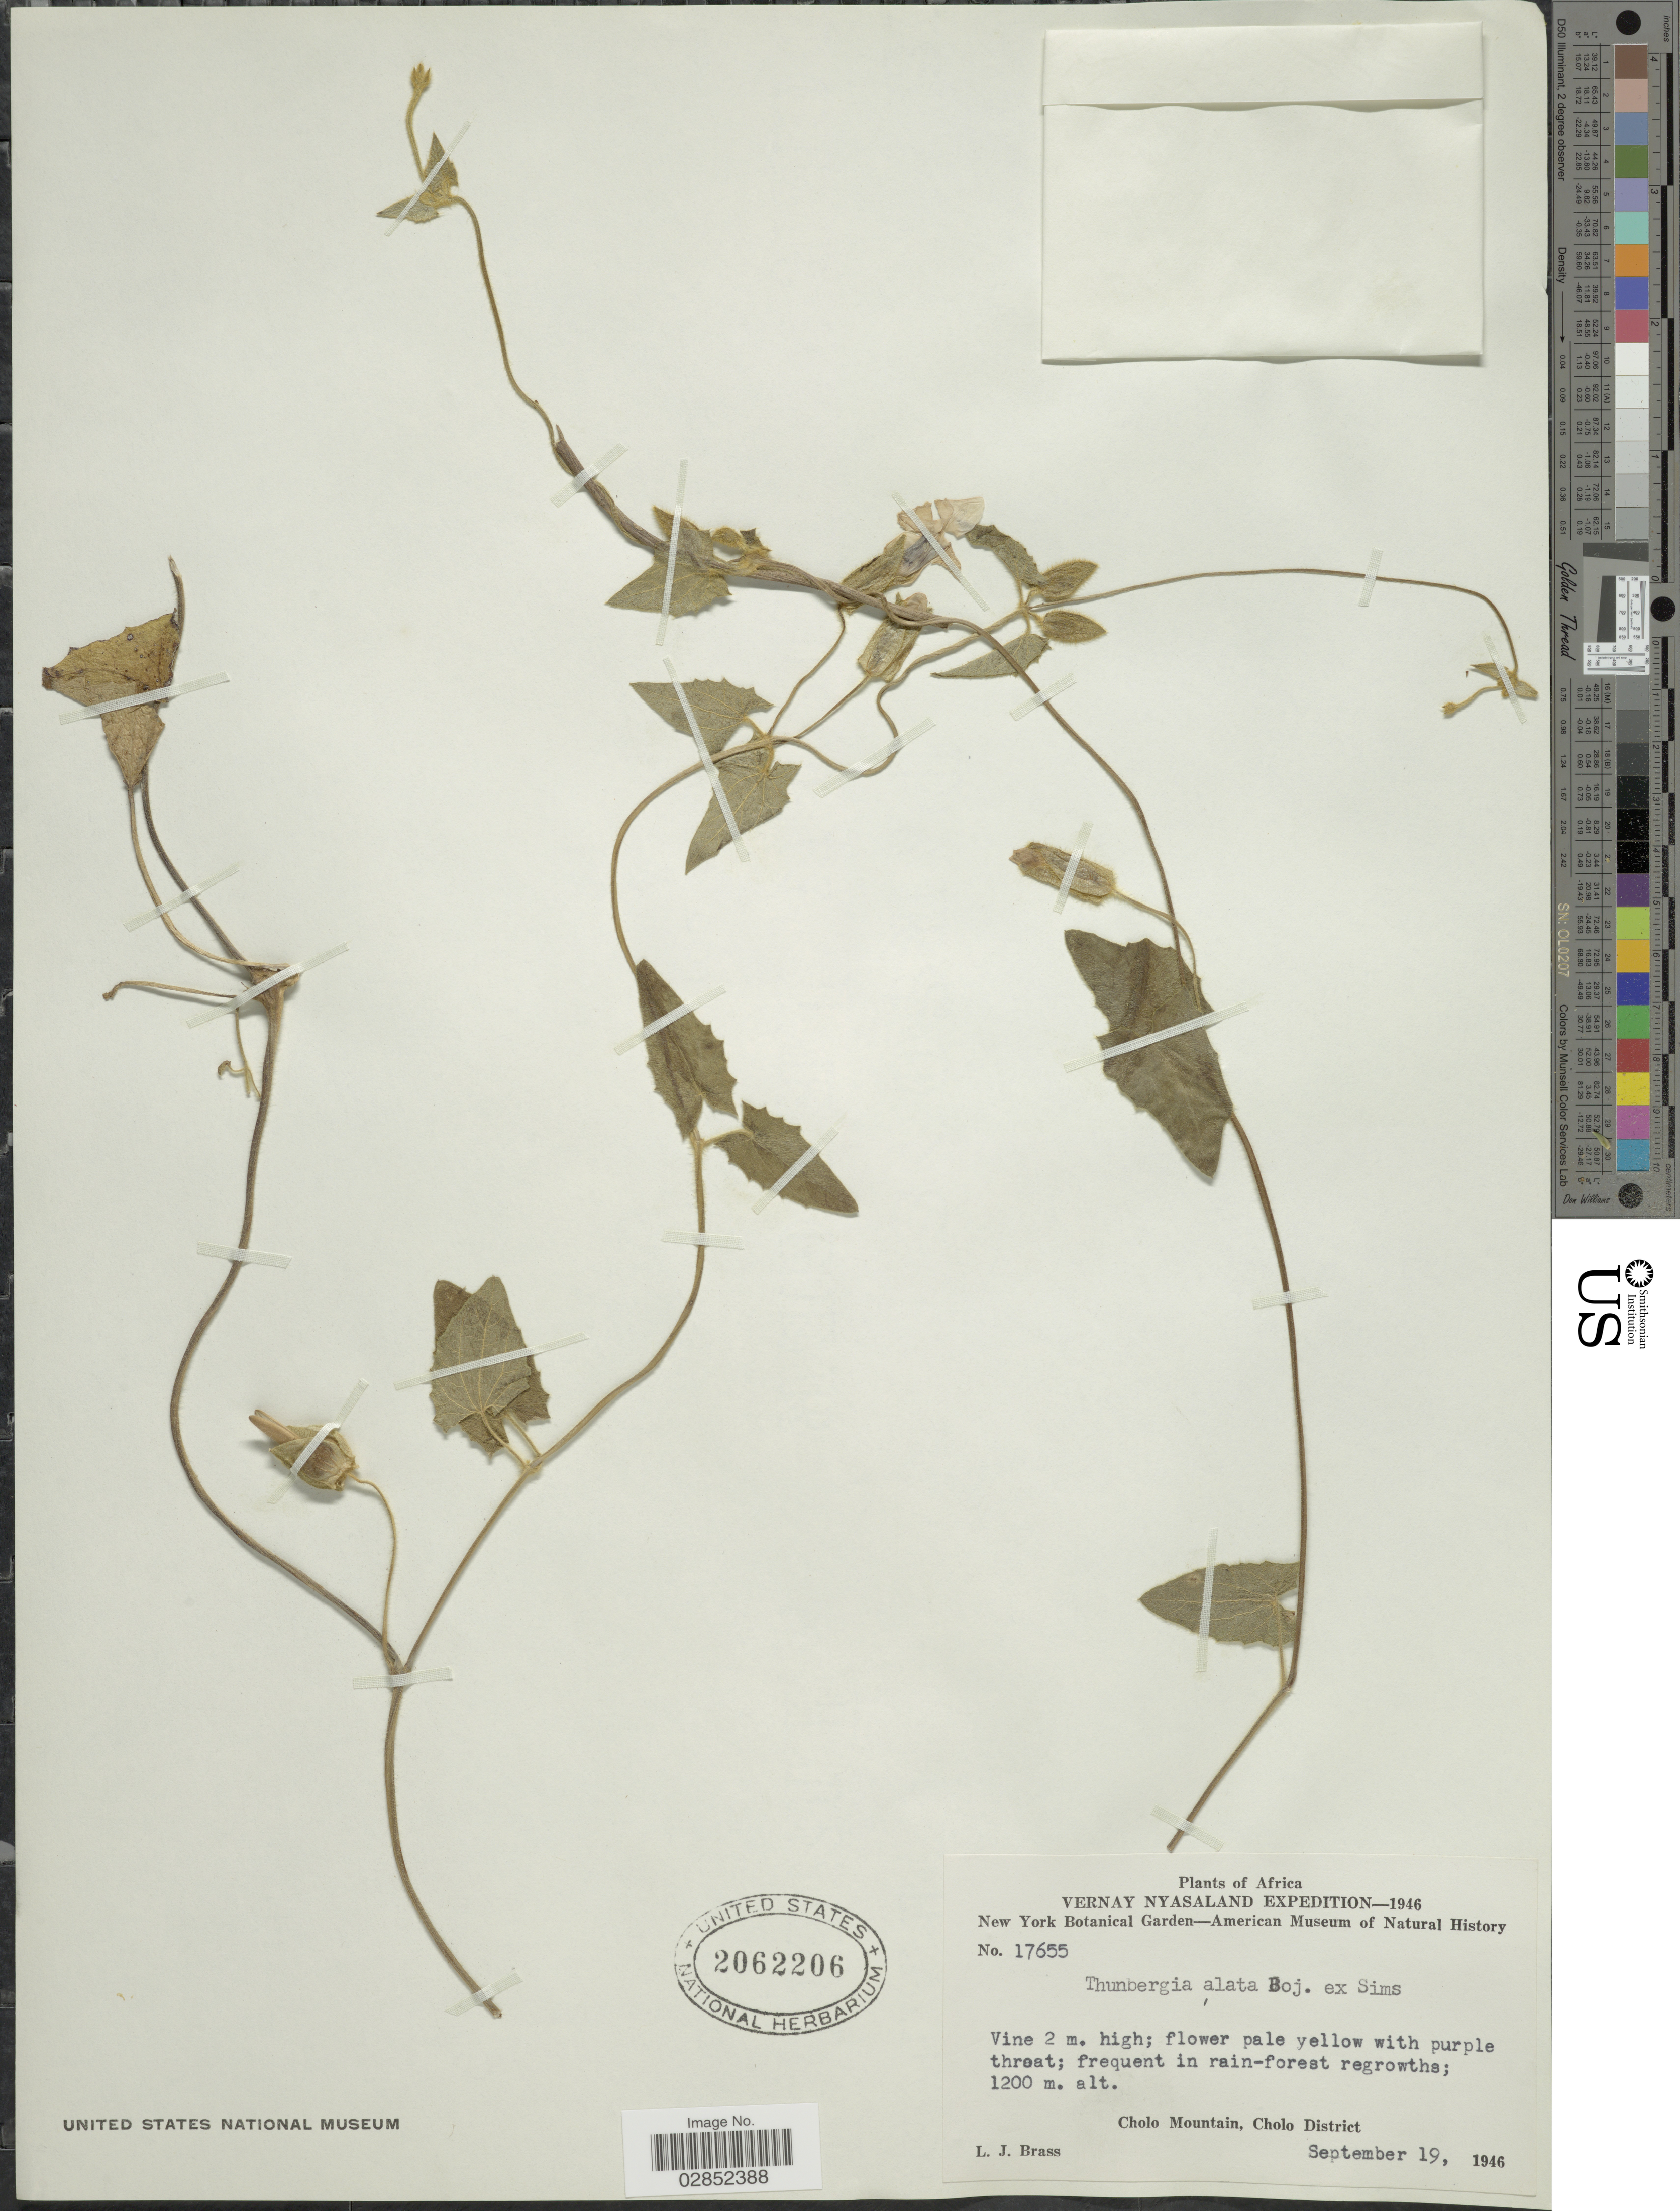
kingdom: Plantae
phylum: Tracheophyta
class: Magnoliopsida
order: Lamiales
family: Acanthaceae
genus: Thunbergia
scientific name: Thunbergia alata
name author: Bojer ex Sims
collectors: L. J. Brass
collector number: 17655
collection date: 1946-09-19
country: Malawi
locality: Vernay Nyasaland, Cholo Mountain, Cholo District.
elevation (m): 1200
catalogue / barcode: US 2062206